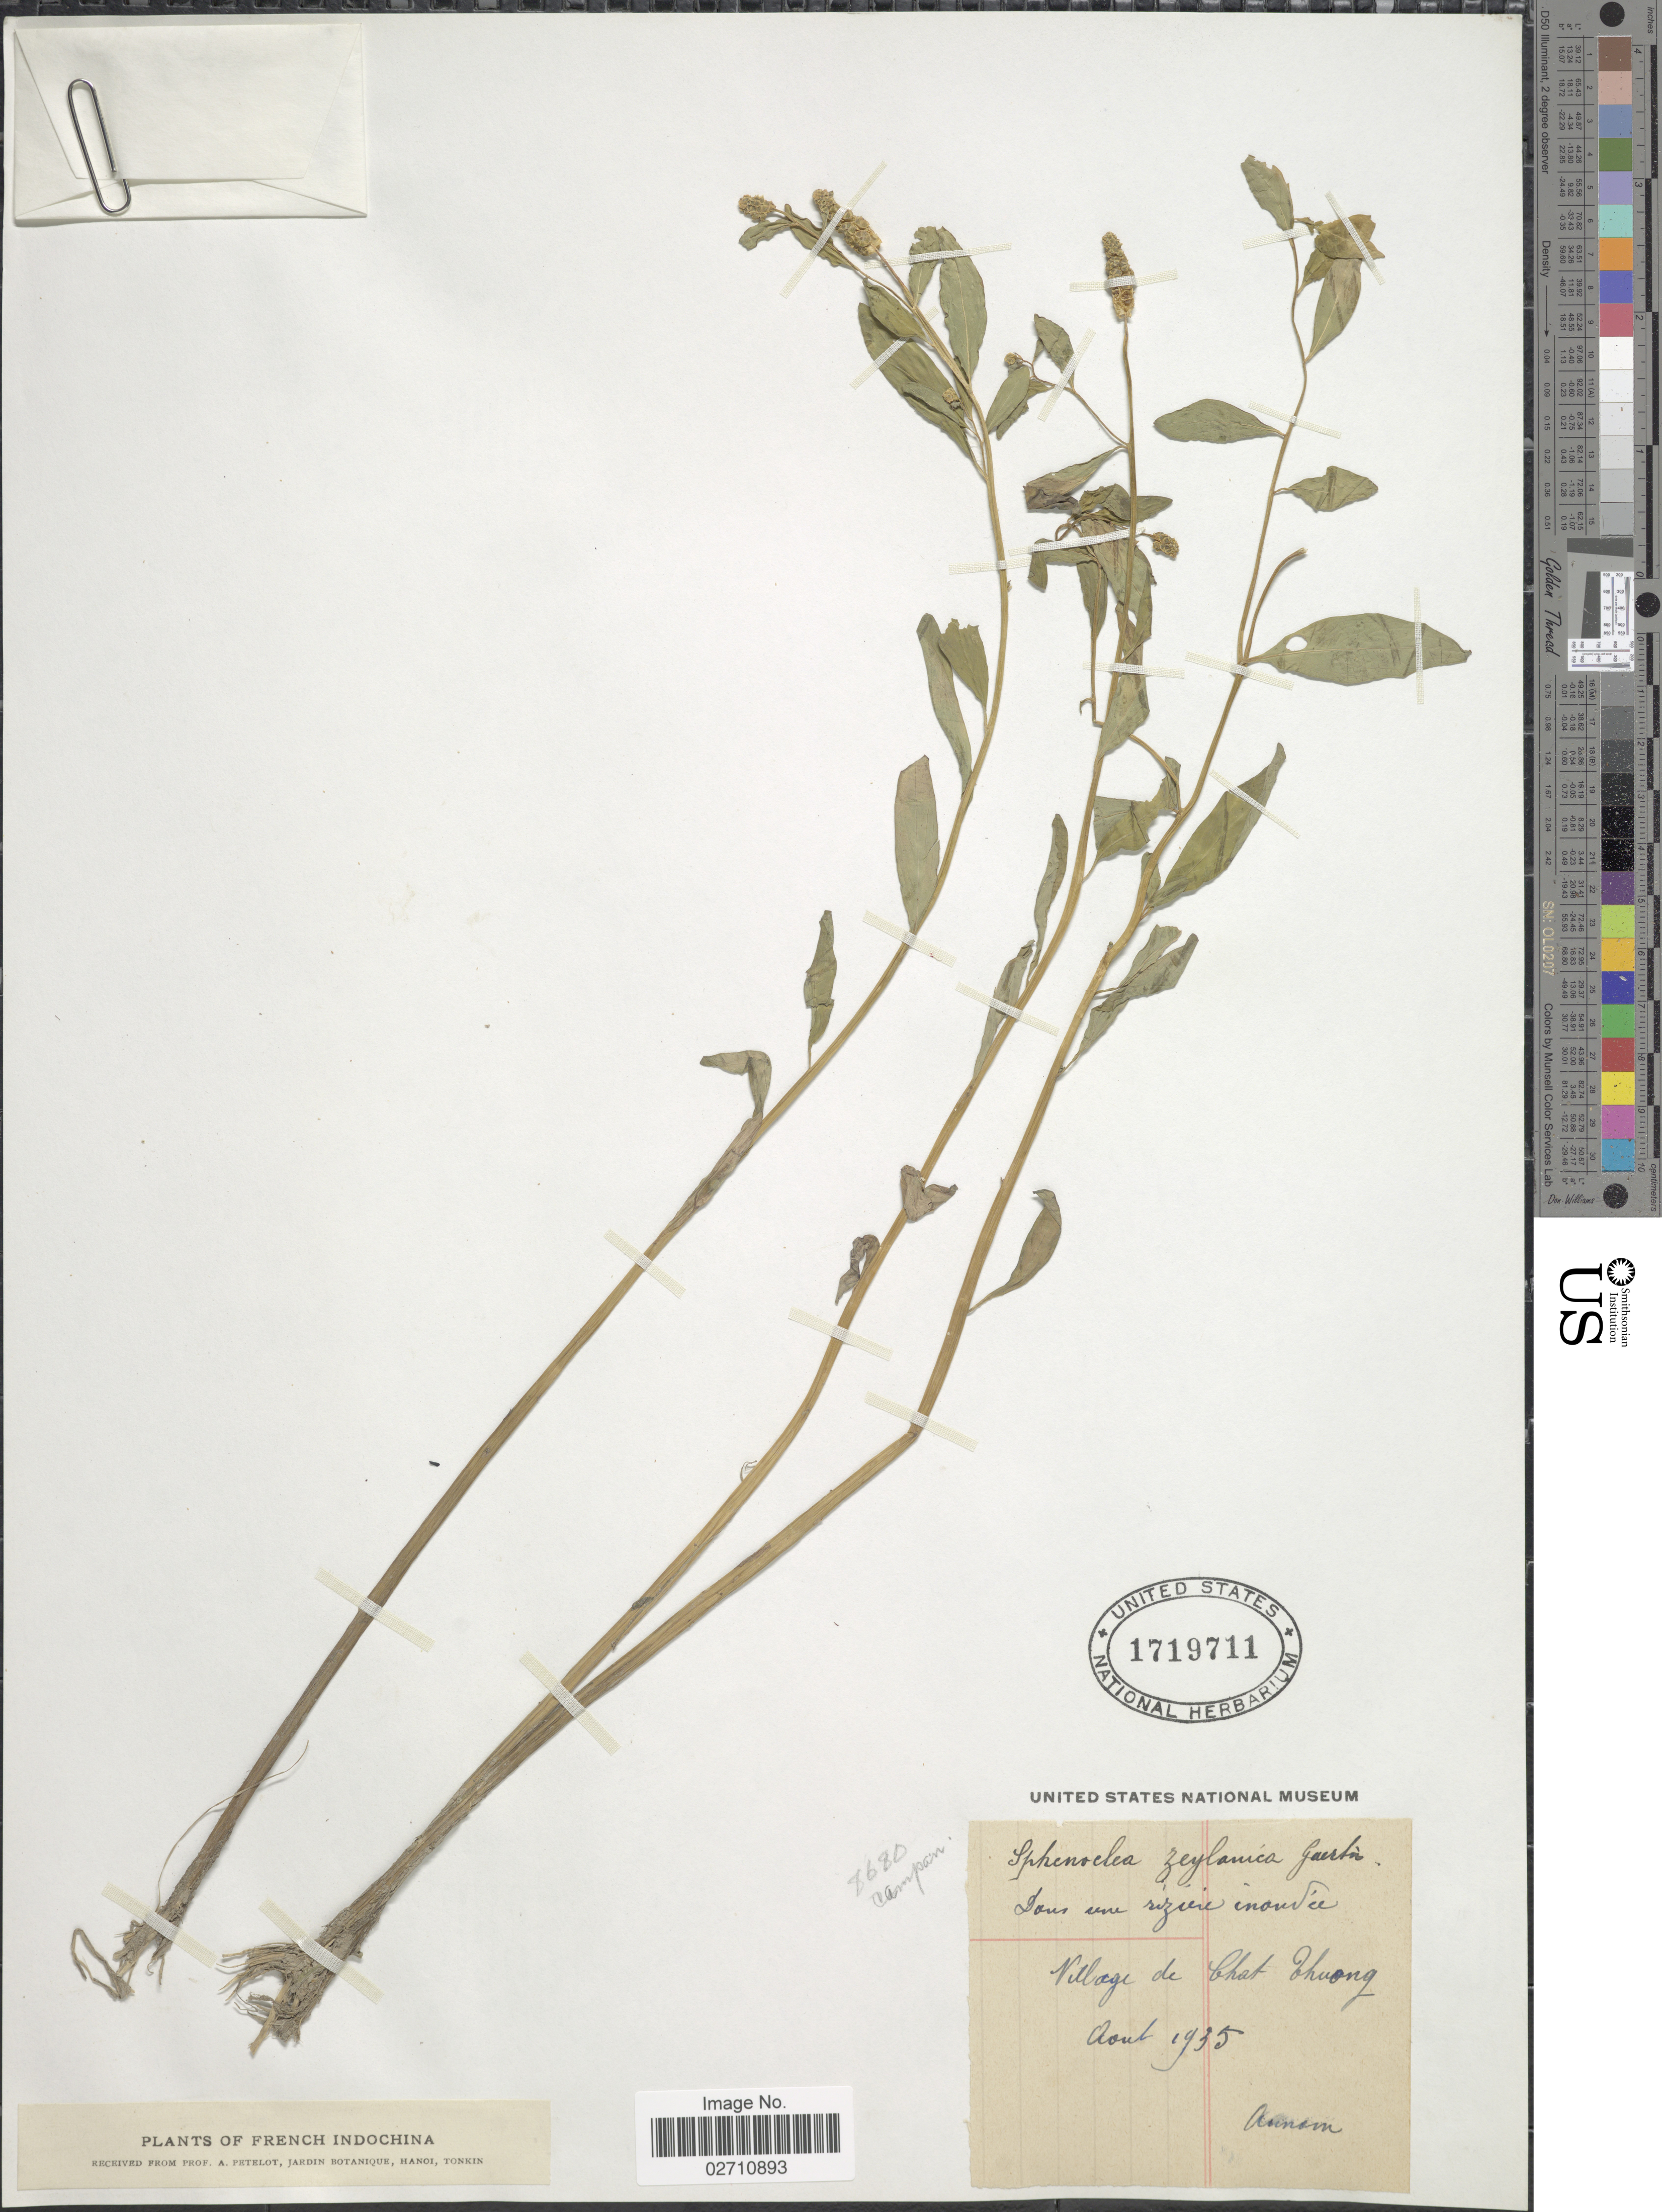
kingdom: Plantae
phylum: Tracheophyta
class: Magnoliopsida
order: Solanales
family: Sphenocleaceae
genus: Sphenoclea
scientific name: Sphenoclea zeylanica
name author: Gaertn.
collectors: -. Amman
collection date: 1935-08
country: Vietnam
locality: Village de Chat Chong [interpreted] French Indochina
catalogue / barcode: US 1719711